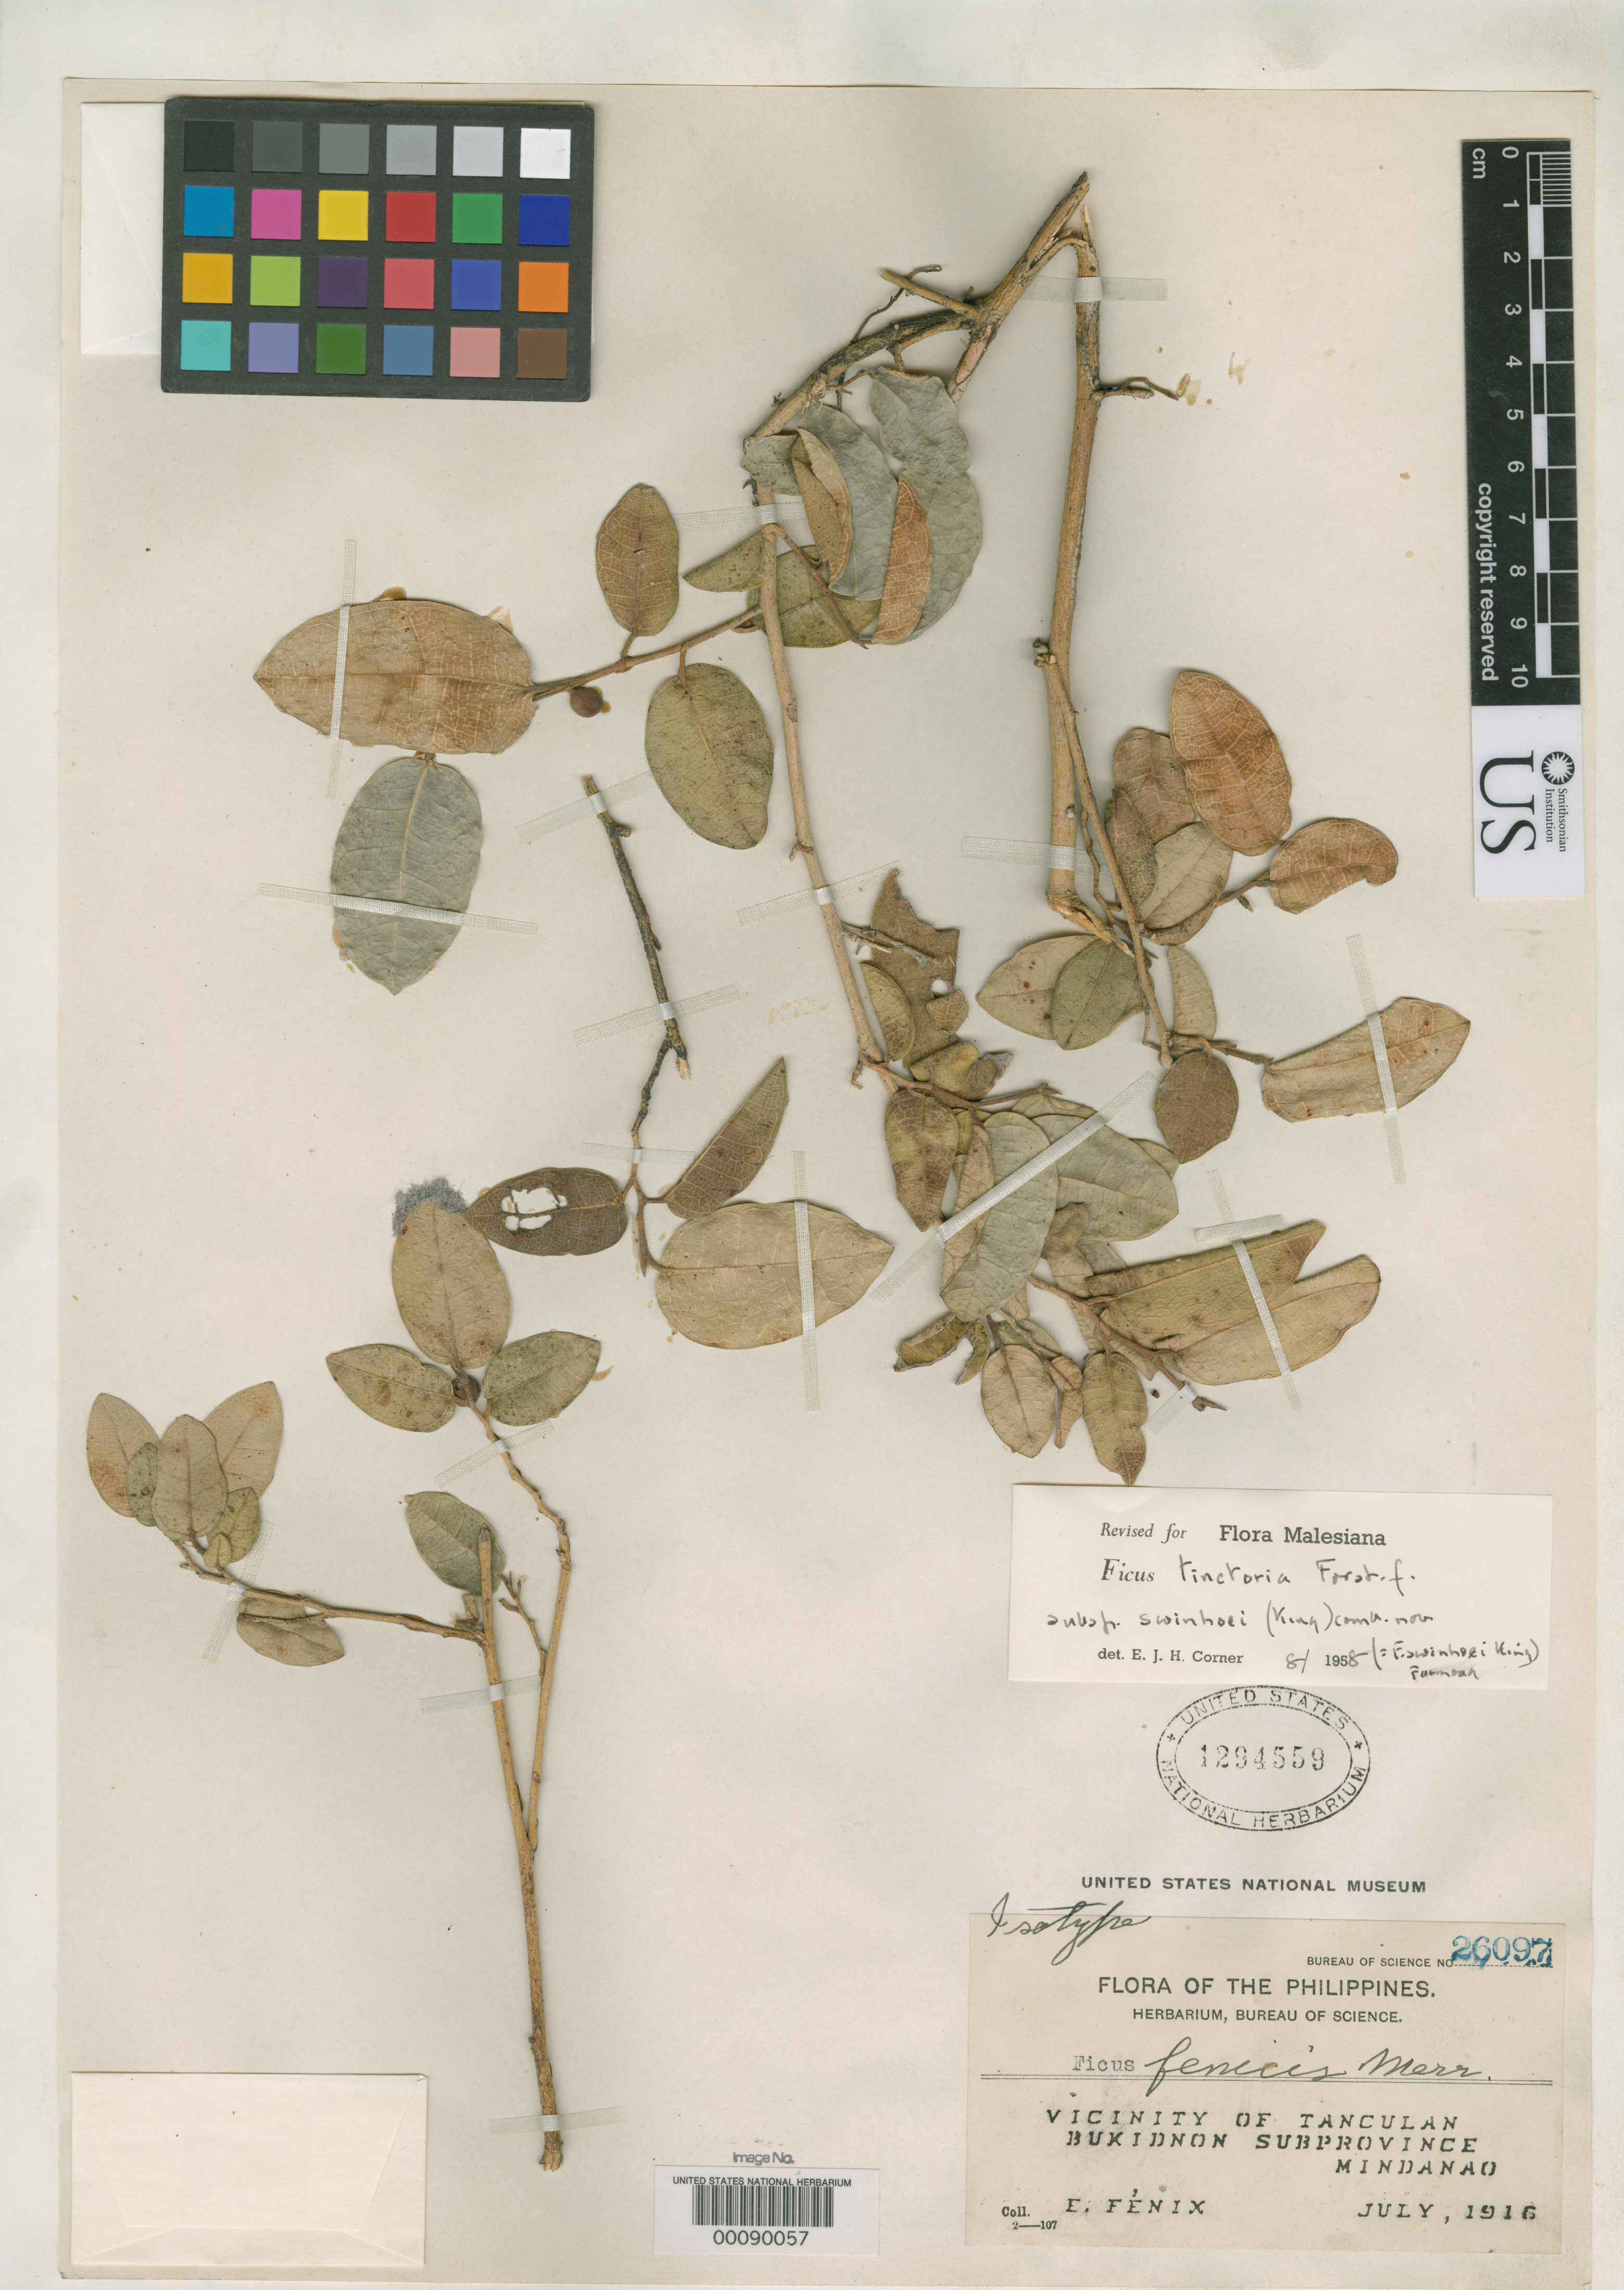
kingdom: Plantae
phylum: Tracheophyta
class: Magnoliopsida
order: Rosales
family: Moraceae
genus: Ficus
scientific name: Ficus fenicis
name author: Merr.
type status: Isotype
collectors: E. Fénix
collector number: Bur. Sci. 26097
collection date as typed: Jul 1916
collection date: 1916-07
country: Philippines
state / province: Northern Mindanao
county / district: Bukidnon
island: Mindanao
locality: Tangculan.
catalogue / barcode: US 1294559